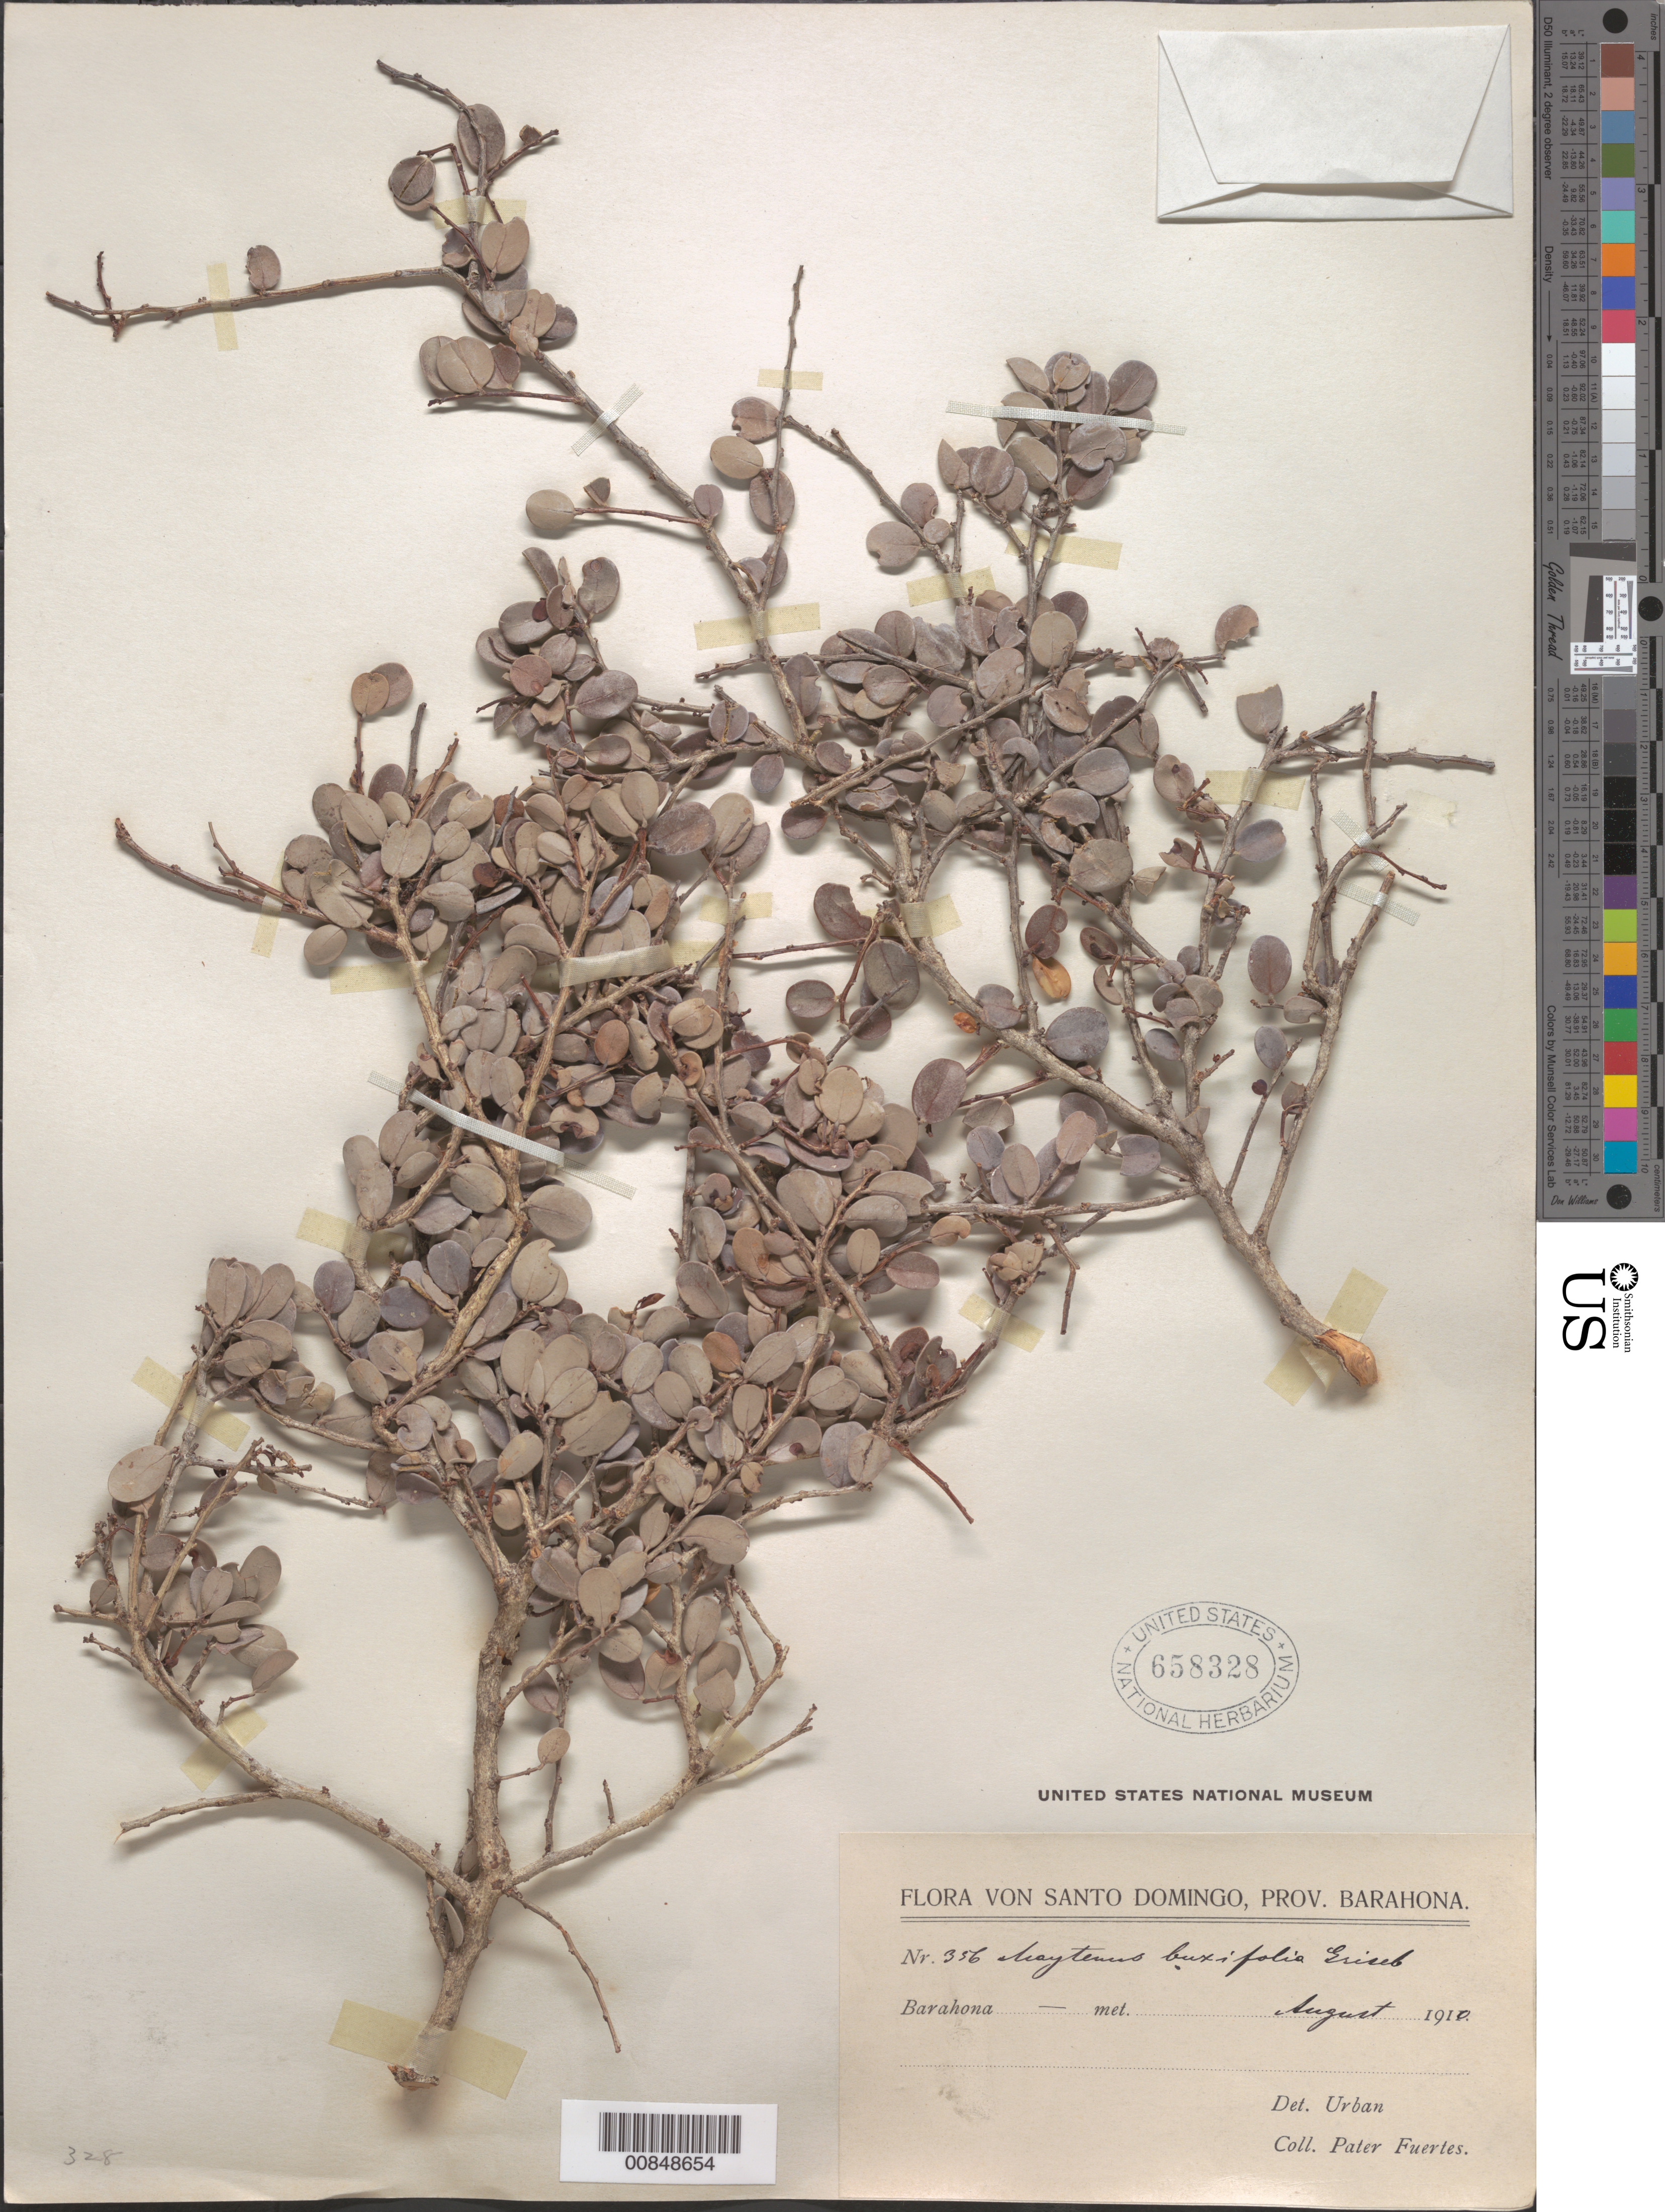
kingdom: Plantae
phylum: Tracheophyta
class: Magnoliopsida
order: Celastrales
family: Celastraceae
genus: Maytenus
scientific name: Maytenus buxifolia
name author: (A. Rich.) Griseb.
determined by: Urban, Ignatz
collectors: M. D. Fuertes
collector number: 356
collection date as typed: Aug 1910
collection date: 1910-08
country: Dominican Republic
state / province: Barahona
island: Hispaniola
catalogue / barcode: US 658328